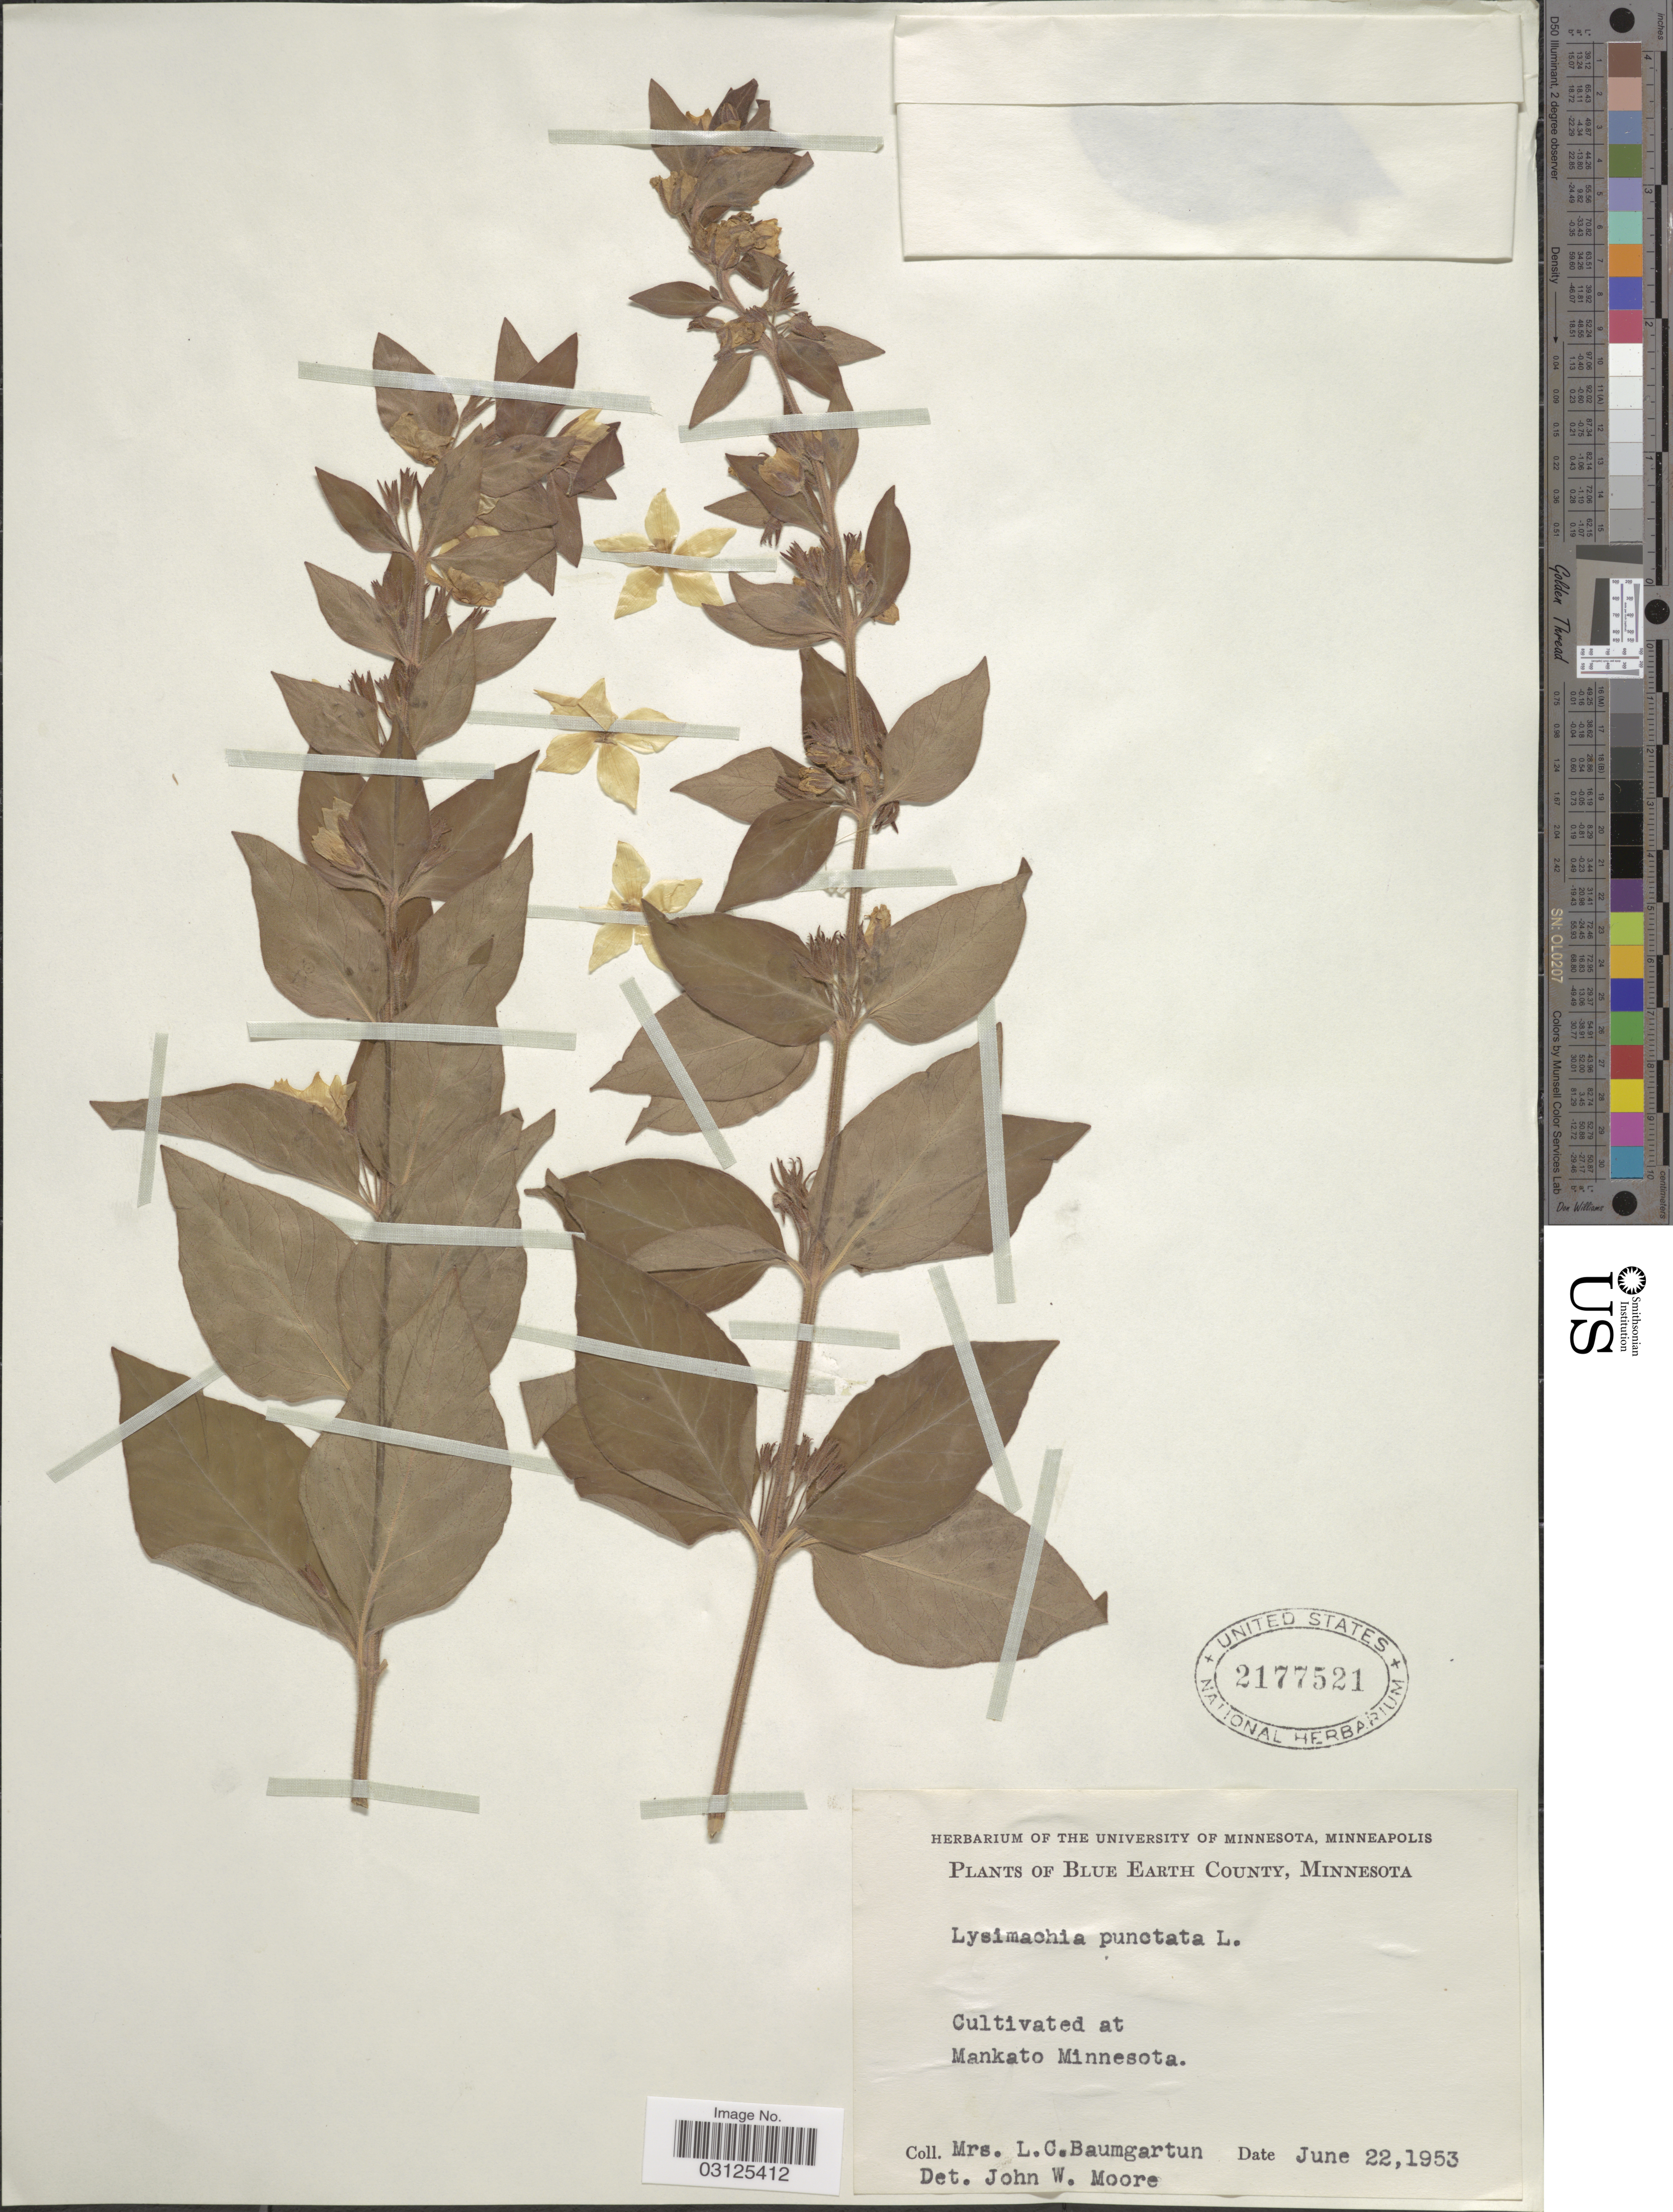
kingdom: Plantae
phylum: Tracheophyta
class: Magnoliopsida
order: Ericales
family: Primulaceae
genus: Lysimachia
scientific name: Lysimachia punctata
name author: L.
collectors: L. Baumgartun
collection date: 1953-06-22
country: United States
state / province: Minnesota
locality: Blue Earth County, Cultivated at Mankato Minnesota.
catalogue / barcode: US 2177521